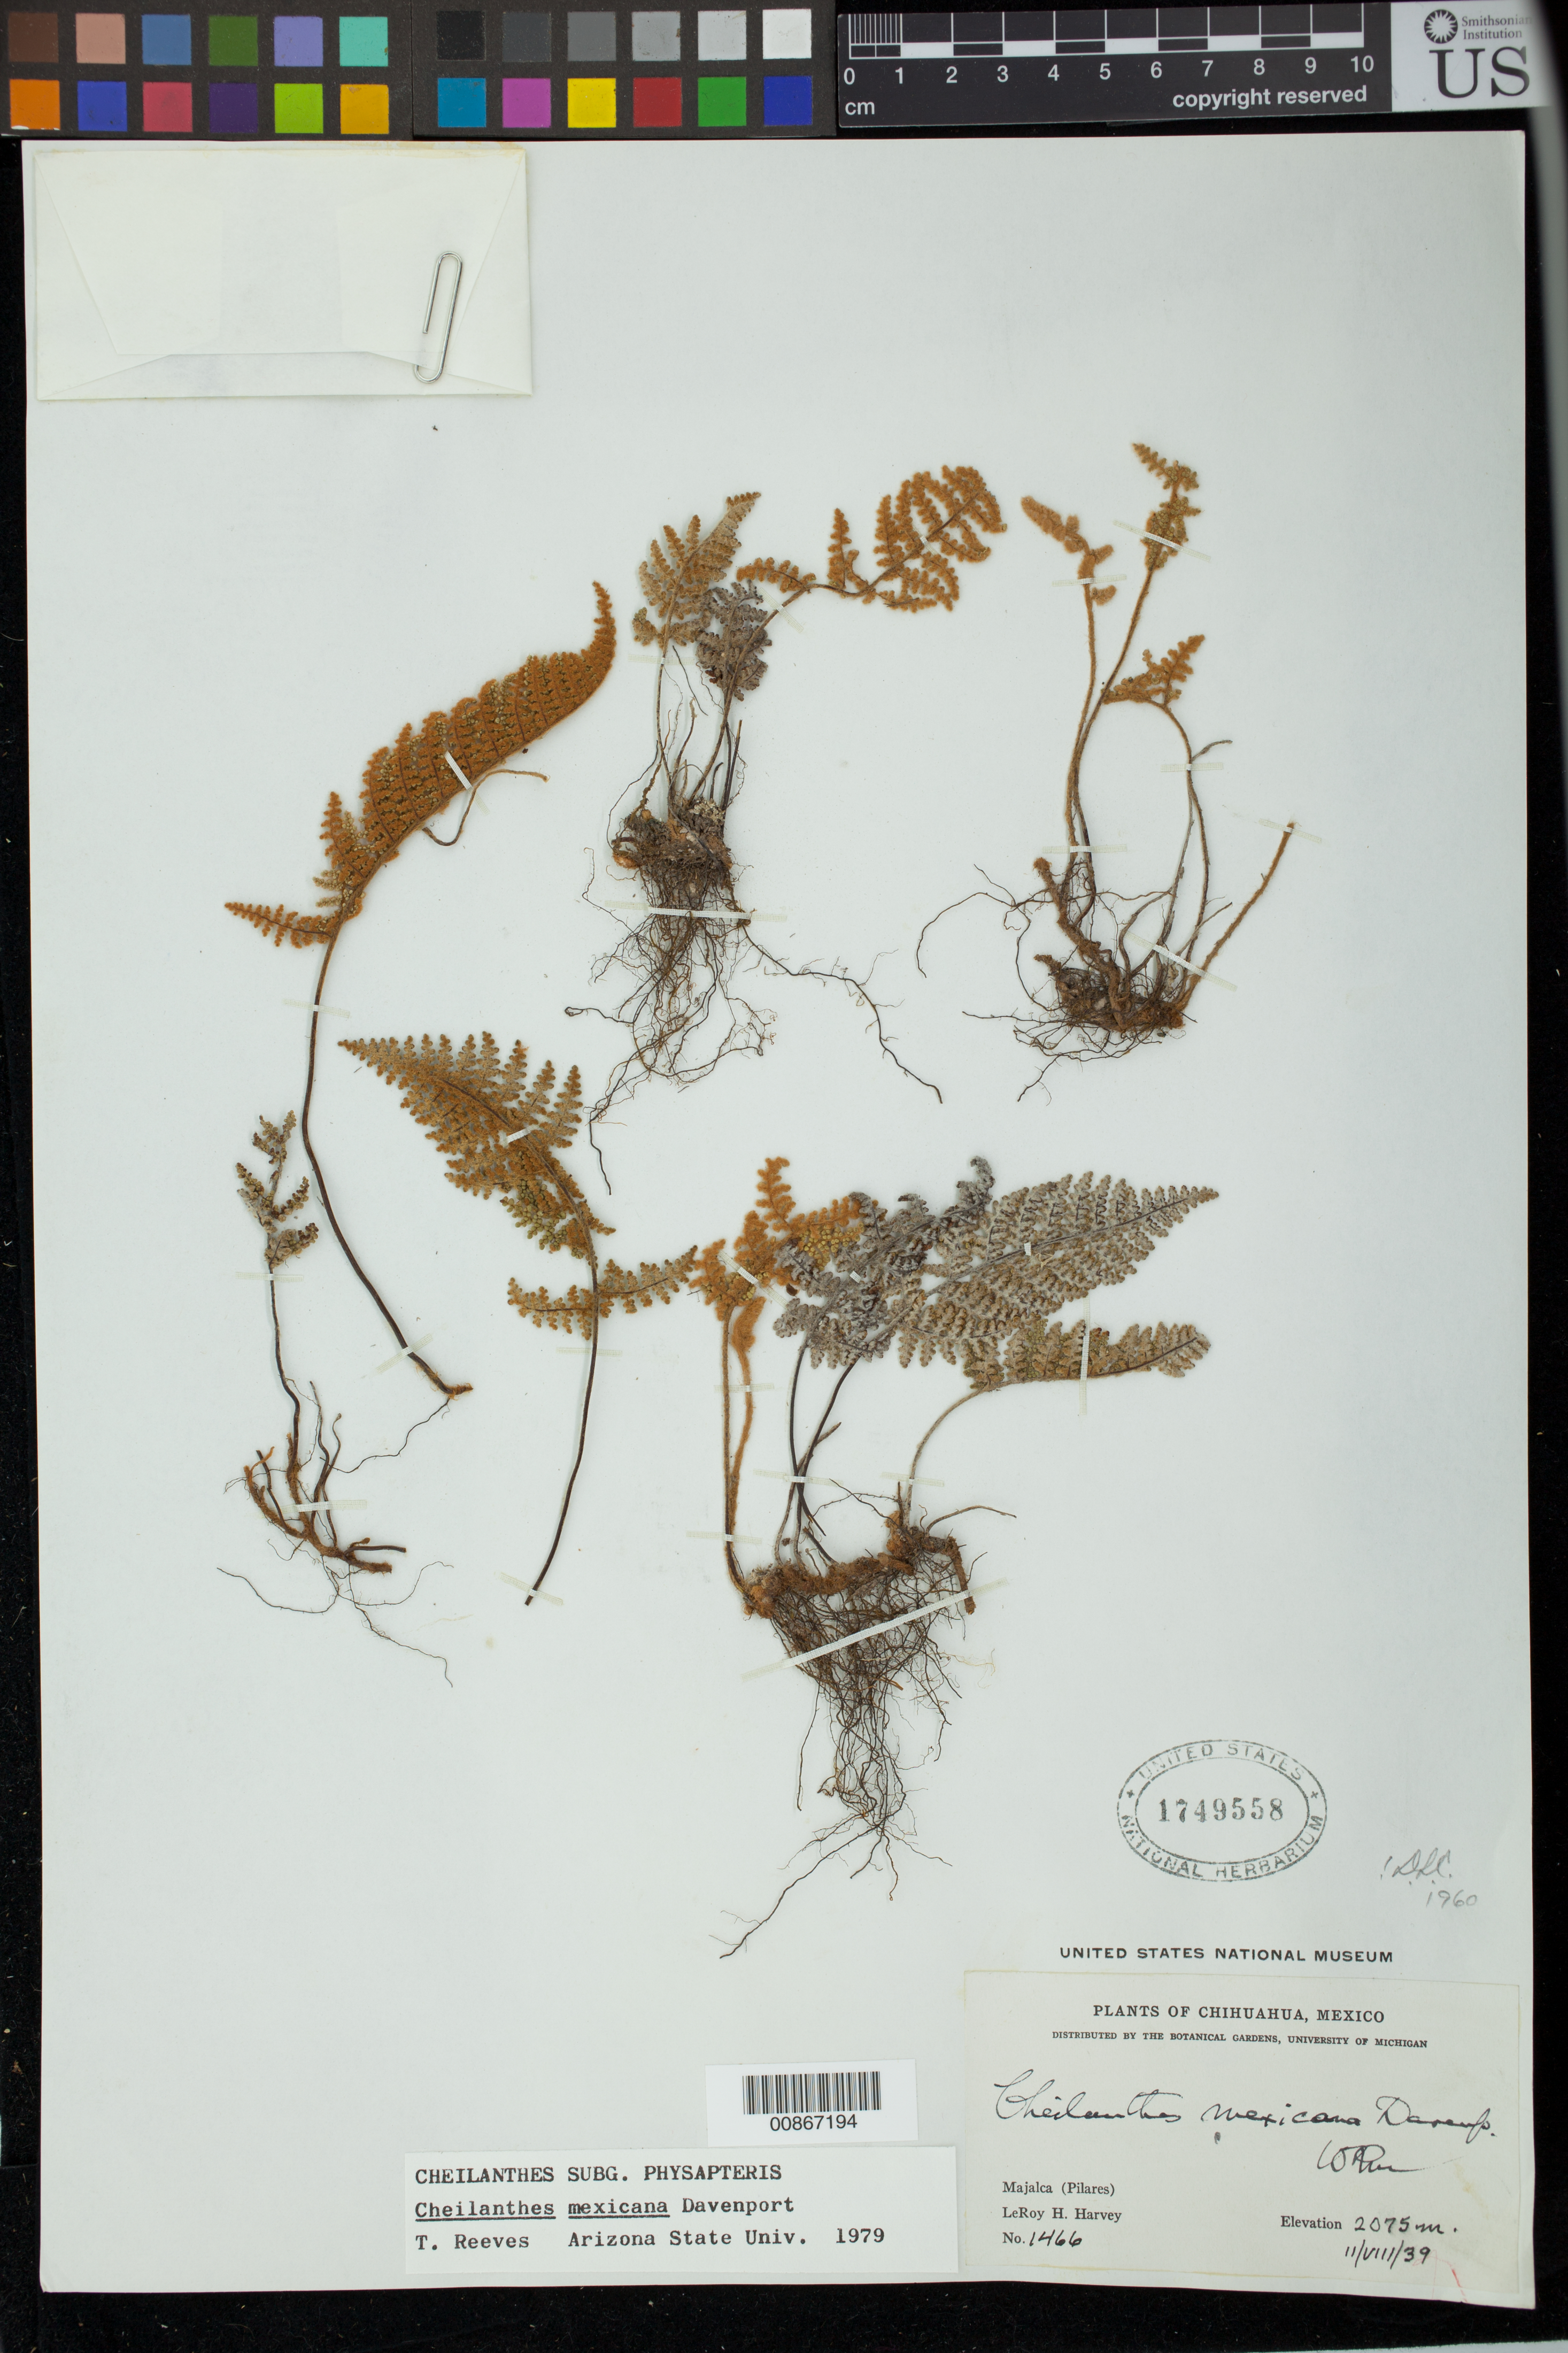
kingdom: Plantae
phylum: Tracheophyta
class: Polypodiopsida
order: Polypodiales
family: Pteridaceae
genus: Myriopteris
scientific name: Myriopteris mexicana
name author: (Davenp.) Grusz & Windham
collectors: L. H. Harvey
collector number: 1466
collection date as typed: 11 Aug 1939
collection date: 1939-08-11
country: Mexico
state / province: Chihuahua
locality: Majalca (Pilares), Chihuahua.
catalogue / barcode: US 1749558